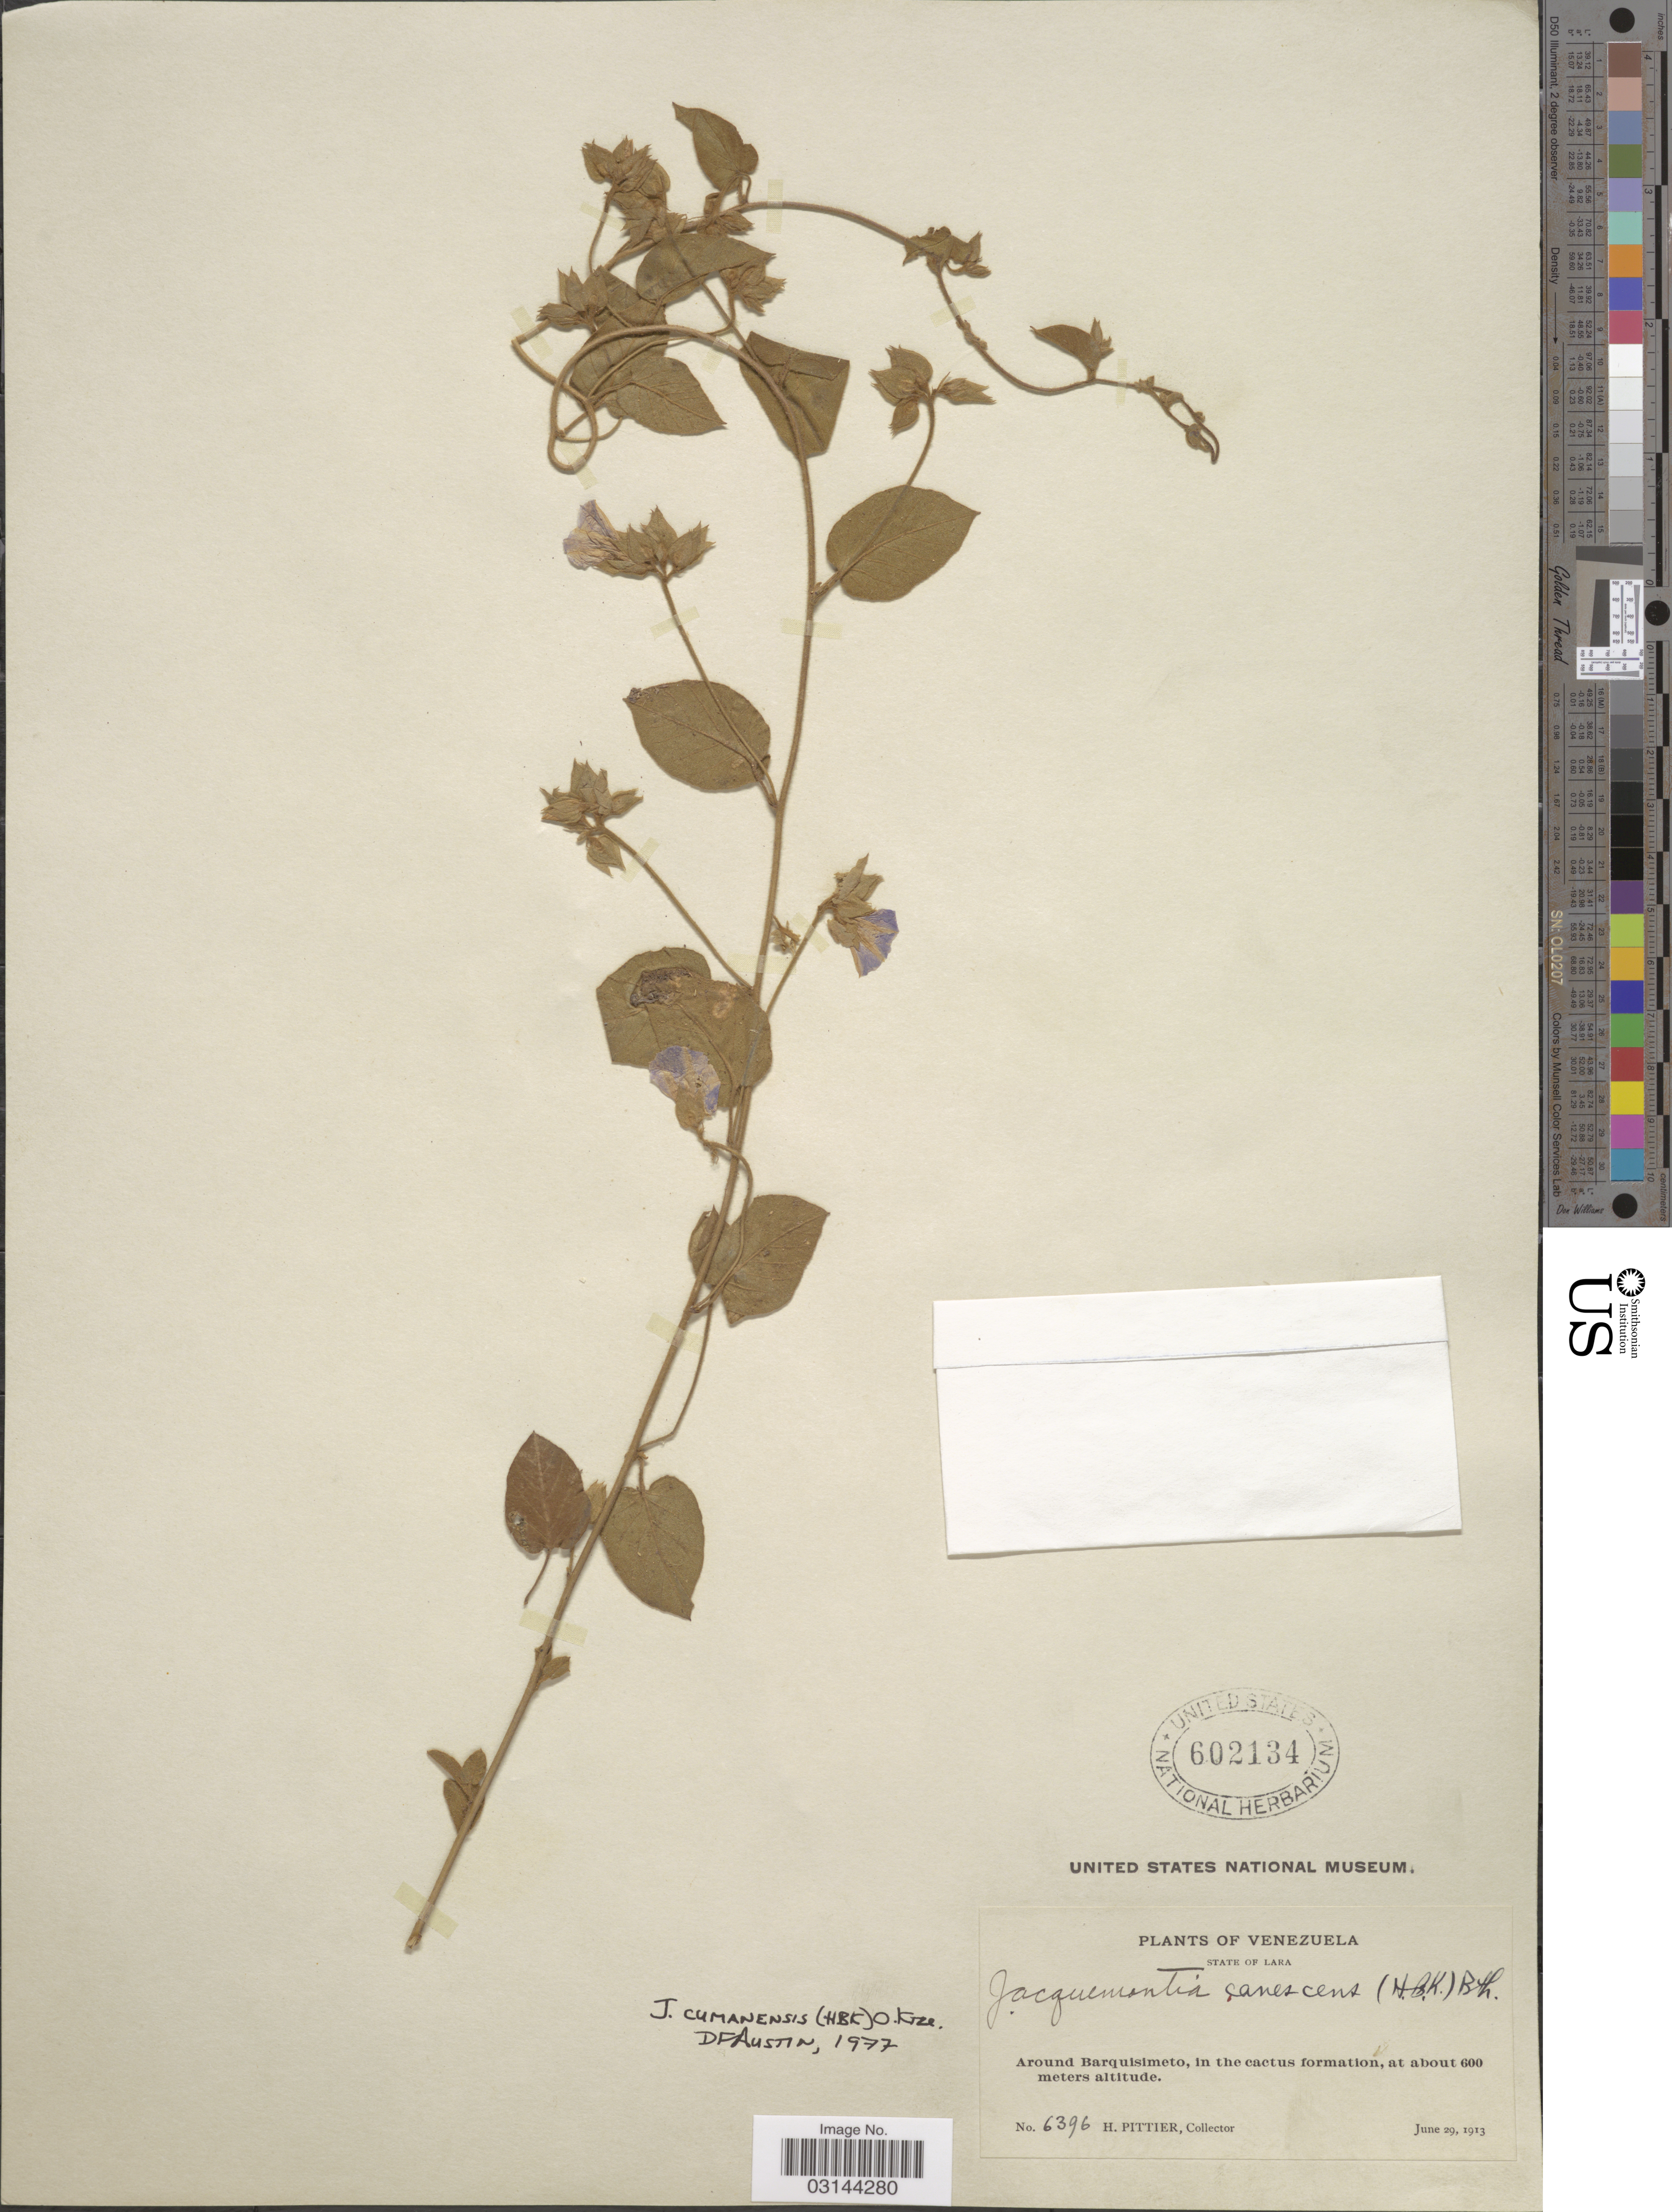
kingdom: Plantae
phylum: Tracheophyta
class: Magnoliopsida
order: Solanales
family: Convolvulaceae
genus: Jacquemontia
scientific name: Jacquemontia cumanensis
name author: (Kuntze) Kuntze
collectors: H. F. Pittier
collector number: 6396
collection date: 1913-06-29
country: Venezuela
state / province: Lara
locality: Around Barquisimeto, in the cactus formation.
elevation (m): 600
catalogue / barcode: US 602134